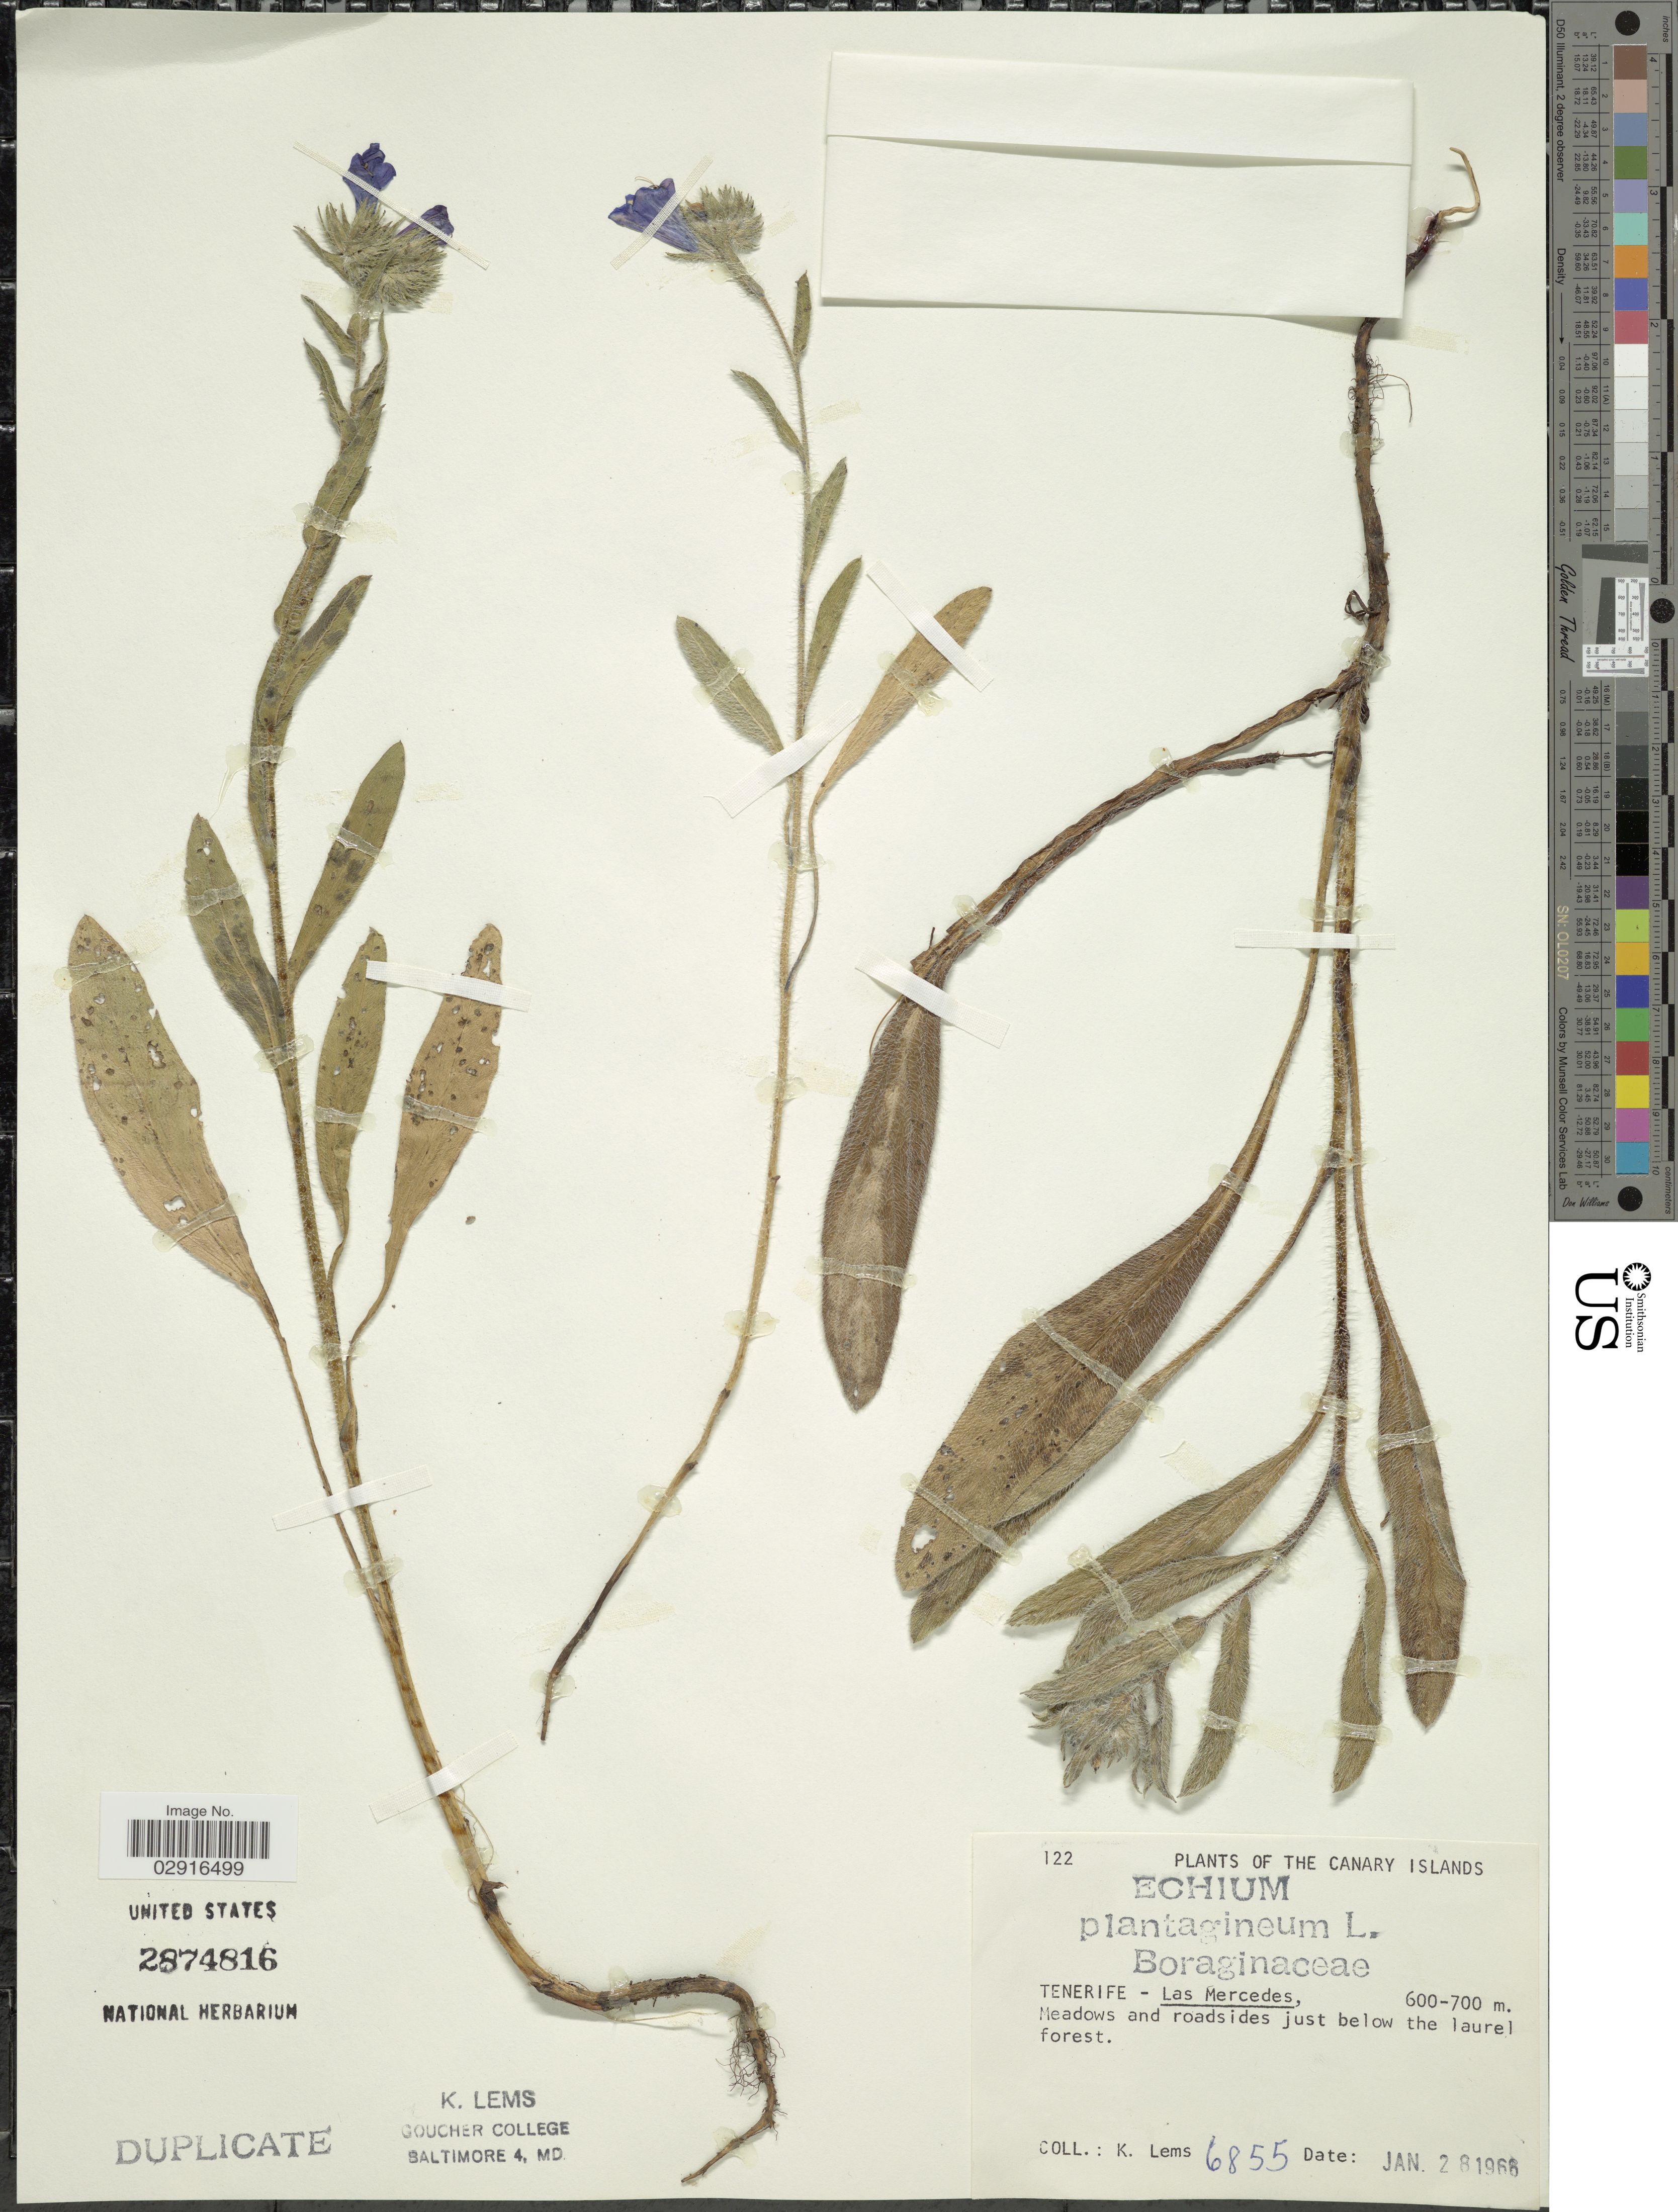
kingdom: Plantae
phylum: Tracheophyta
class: Magnoliopsida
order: Boraginales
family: Boraginaceae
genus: Echium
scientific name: Echium plantagineum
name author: L.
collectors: K. Lems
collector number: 6855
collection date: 1966-01-28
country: Spain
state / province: Canarias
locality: The Canary Islands. Tenerife - Las Mercedes.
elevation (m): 600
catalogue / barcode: US 2874816